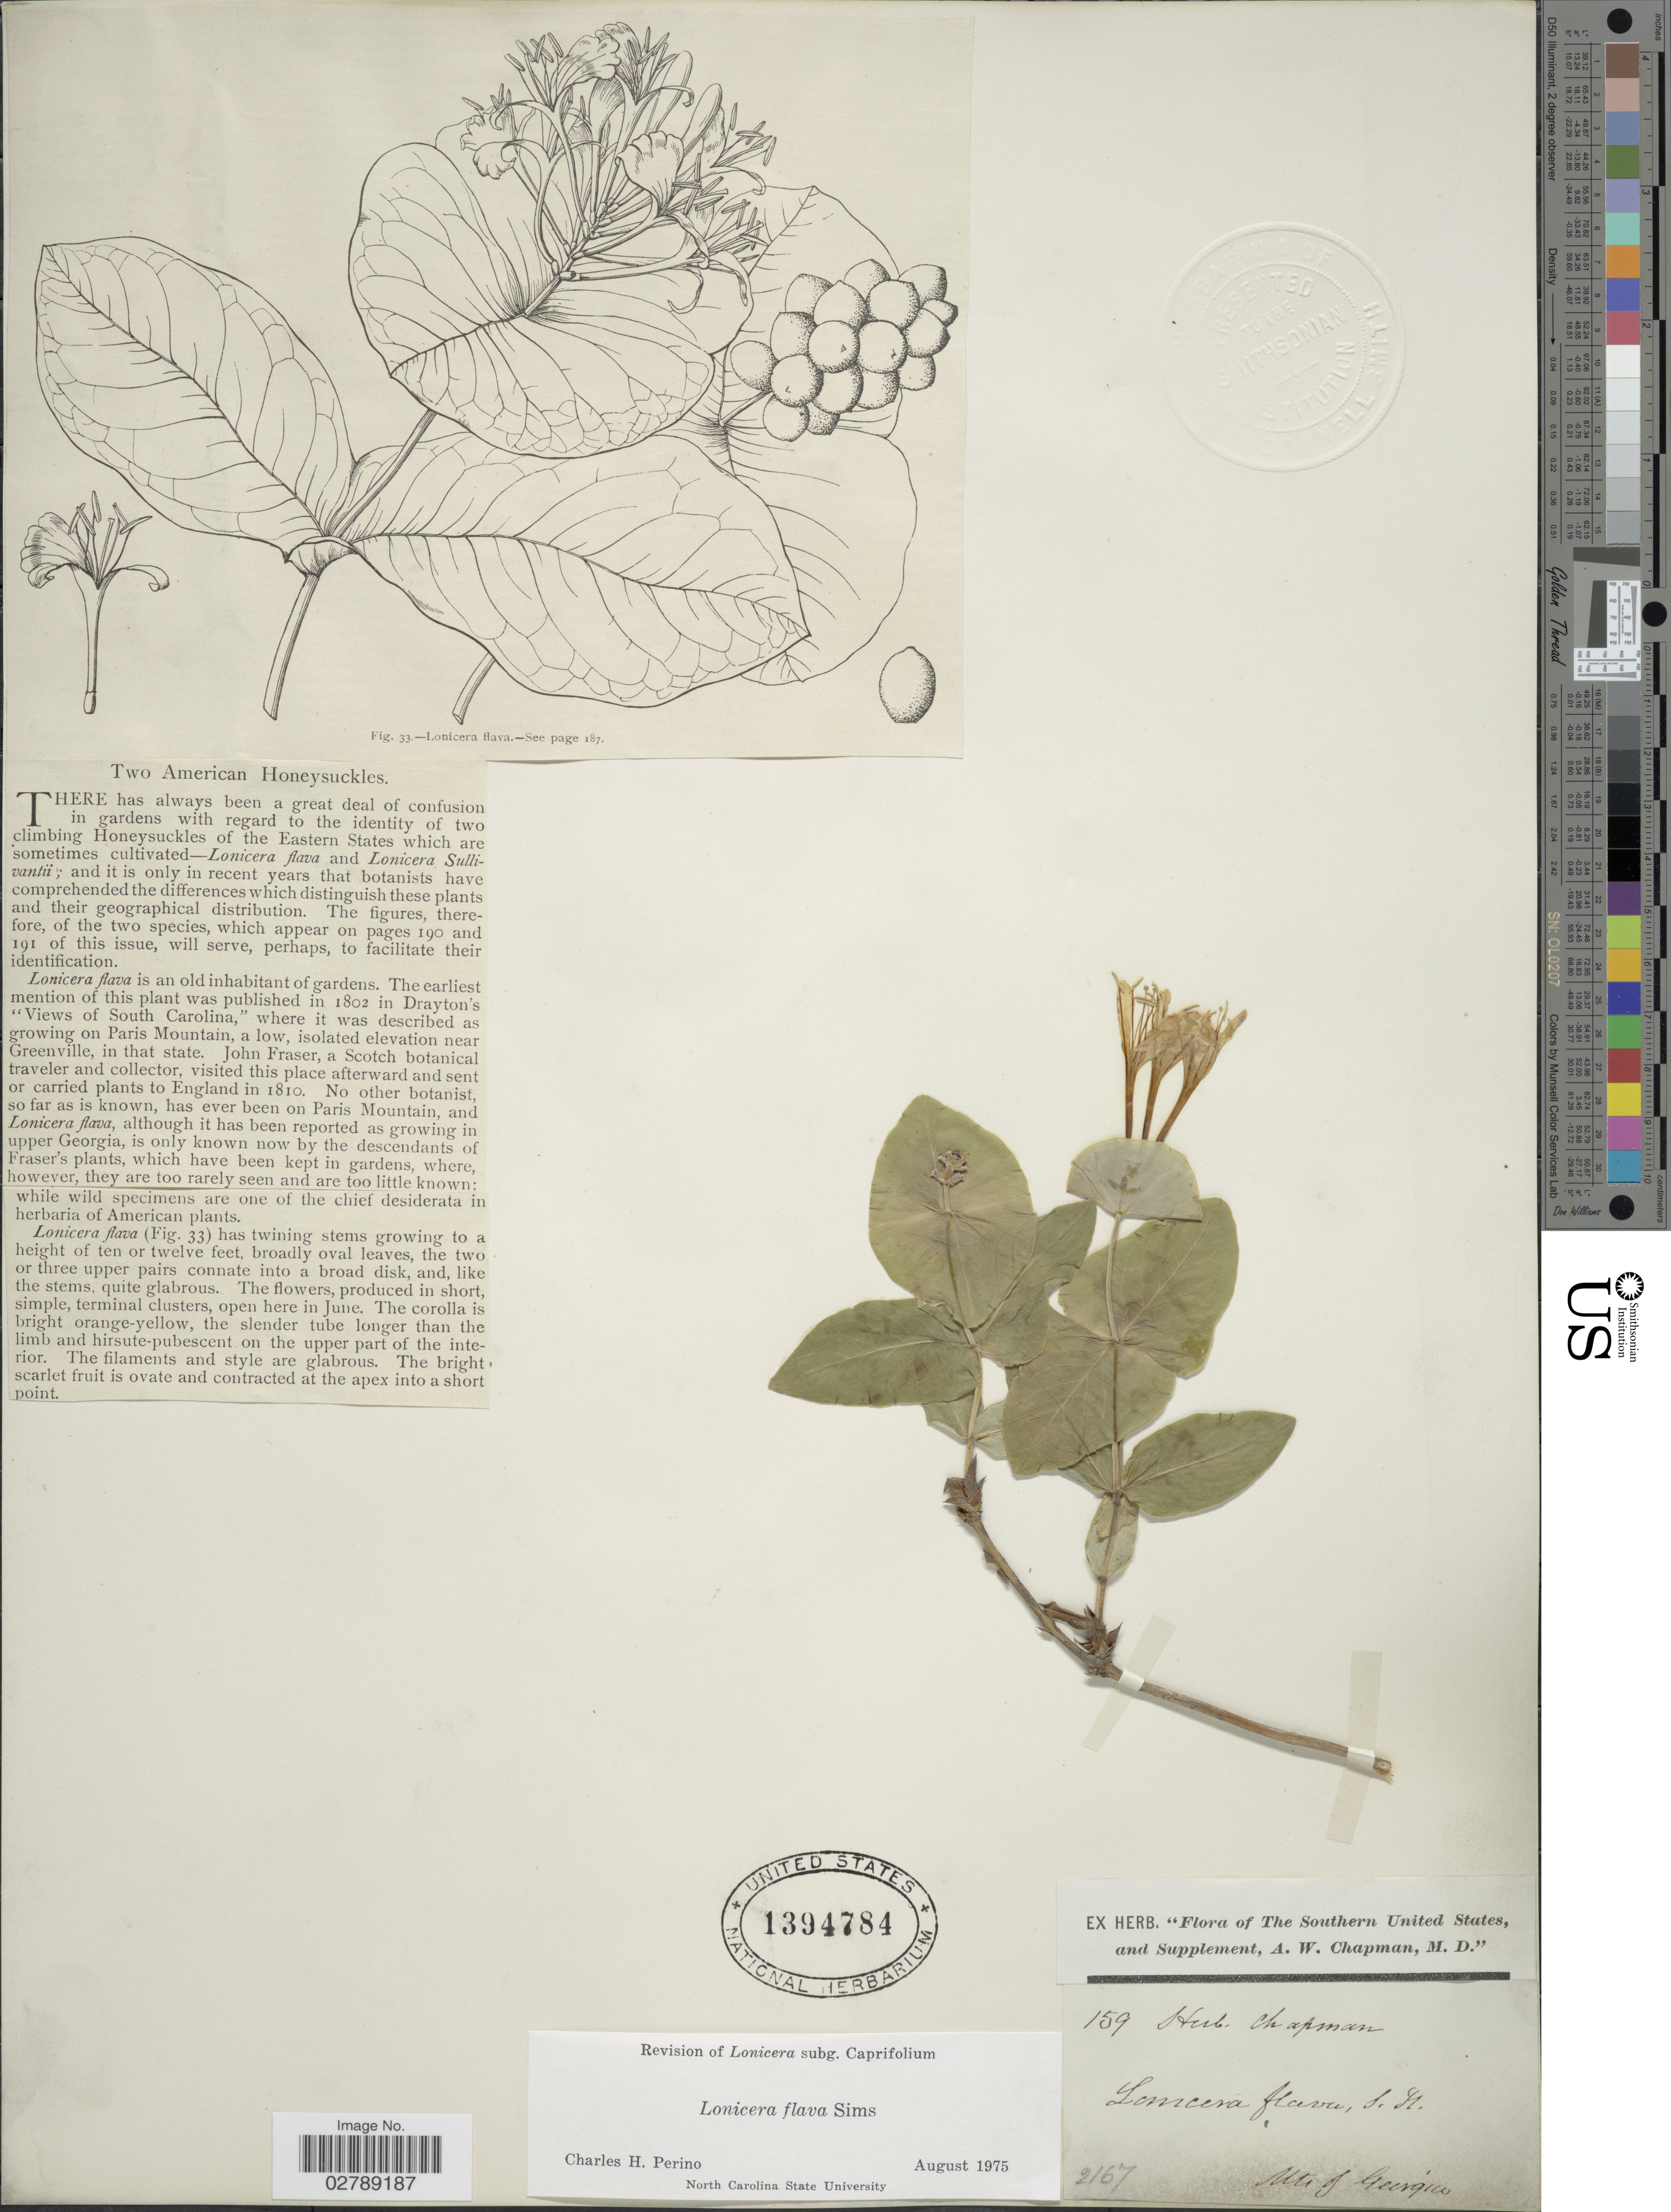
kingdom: Plantae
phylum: Tracheophyta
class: Magnoliopsida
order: Dipsacales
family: Caprifoliaceae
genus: Lonicera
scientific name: Lonicera flava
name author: Sims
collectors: ex herb. A.W. Chapman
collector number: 159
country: United States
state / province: Georgia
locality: Southern United States. Mts. of Georgia.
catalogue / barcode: US 1394784